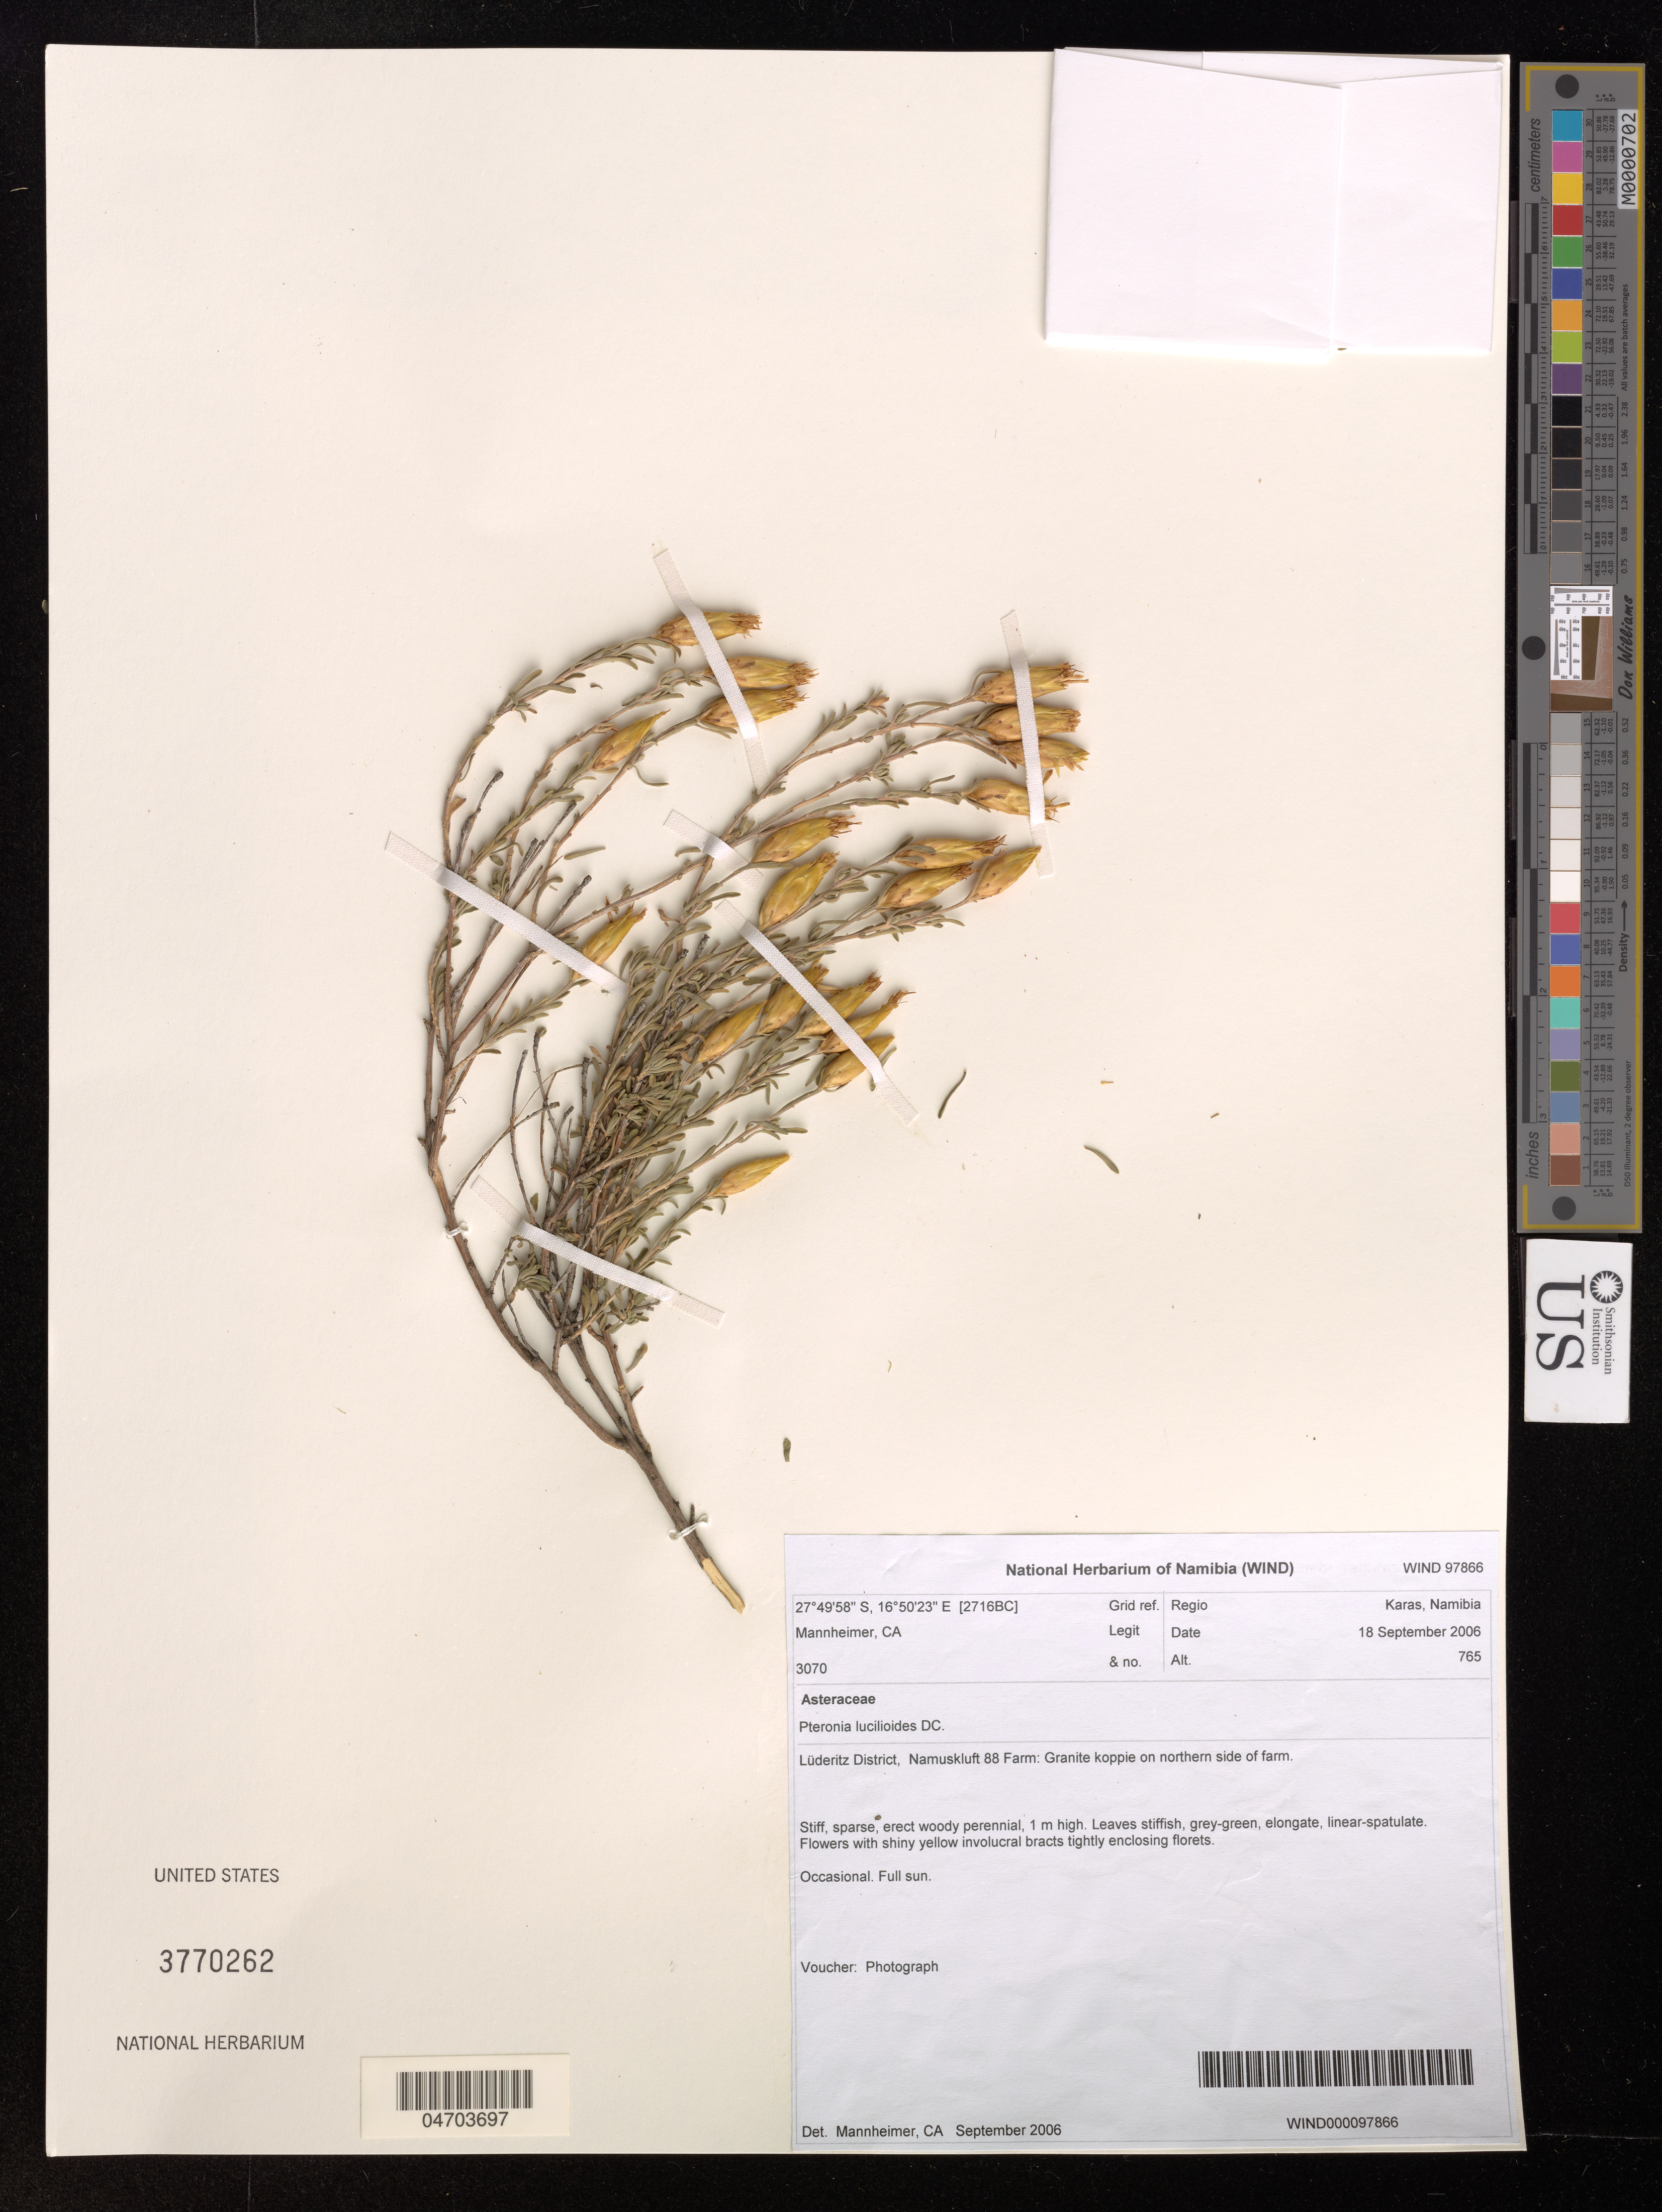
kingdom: Plantae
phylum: Tracheophyta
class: Magnoliopsida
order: Asterales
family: Asteraceae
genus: Pteronia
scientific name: Pteronia lucilioides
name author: DC.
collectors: C. A. Mannheimer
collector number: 3070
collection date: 2006-09-18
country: Namibia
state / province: Karas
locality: Lüderitz District, Namuskluft 88 Farm: Granite koppie on northern side of farm.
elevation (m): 765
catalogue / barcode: US 3770262